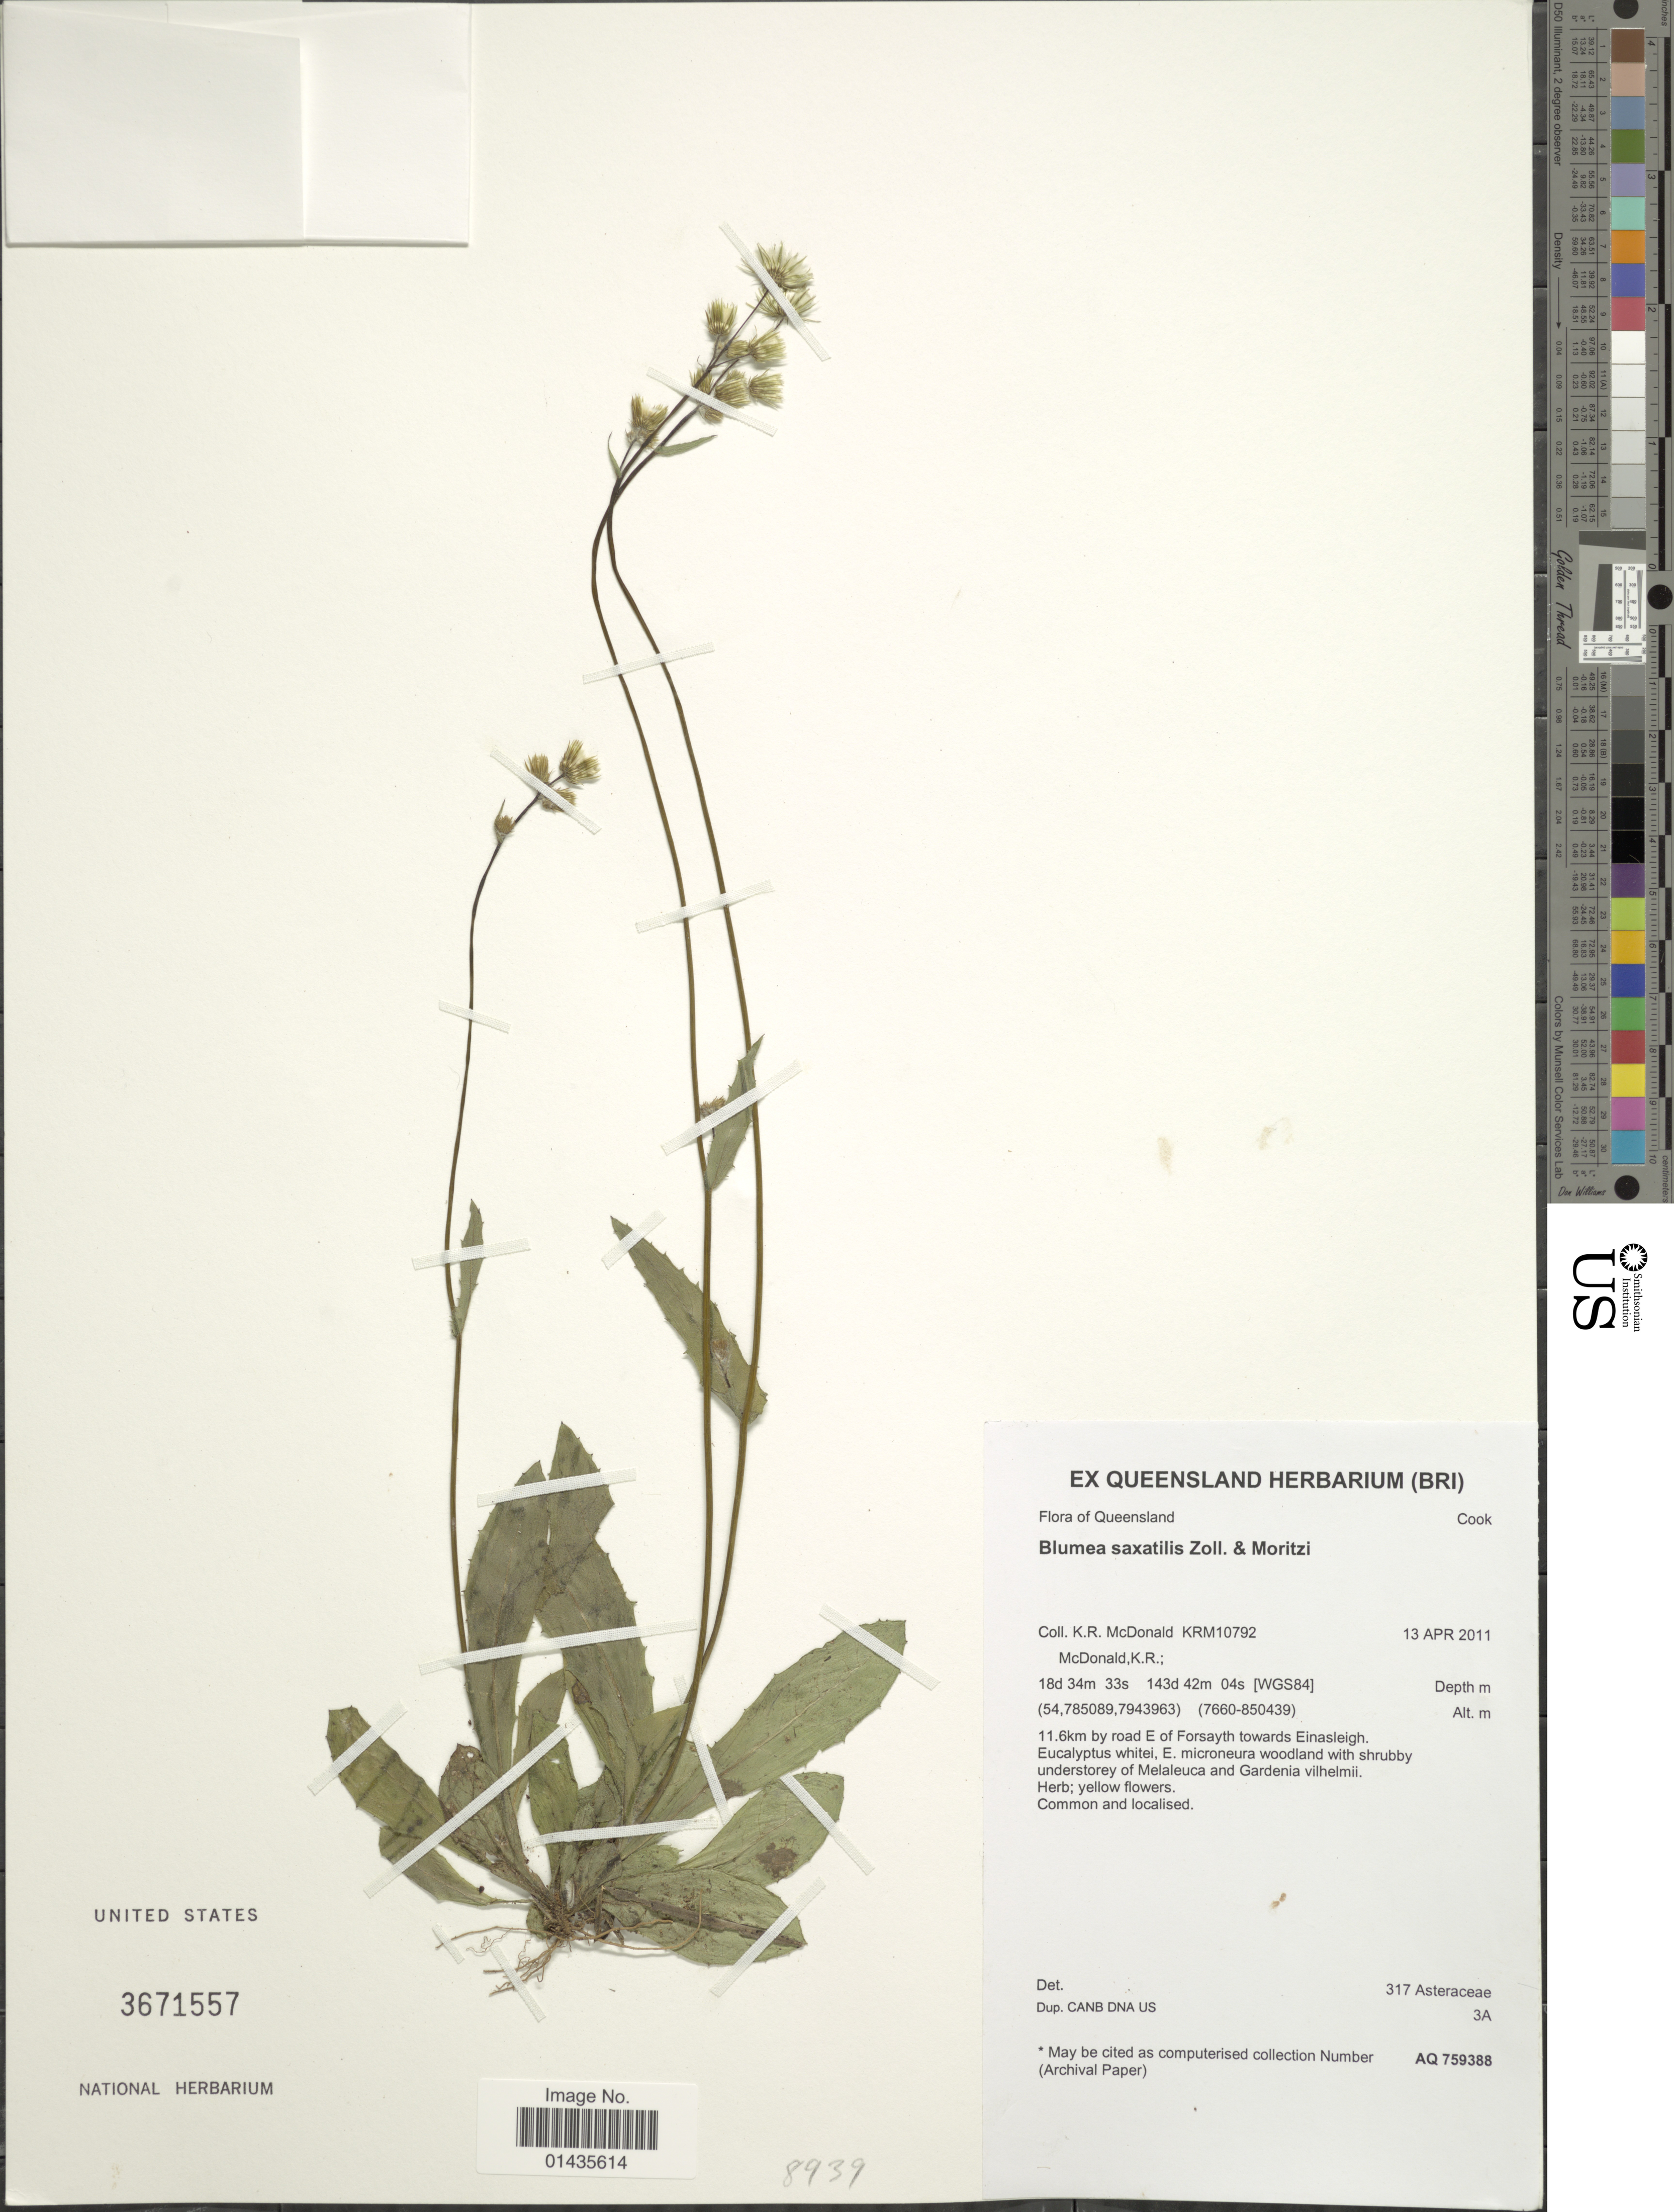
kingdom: Plantae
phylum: Tracheophyta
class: Magnoliopsida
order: Asterales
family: Asteraceae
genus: Blumea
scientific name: Blumea saxatilis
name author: Zoll. & Moritzi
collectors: K. McDonald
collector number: KRM10792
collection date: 2011-04-13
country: Australia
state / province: Queensland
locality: Cook, 11.6 km by road E of Forsayth towards Einasleigh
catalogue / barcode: US 3671557